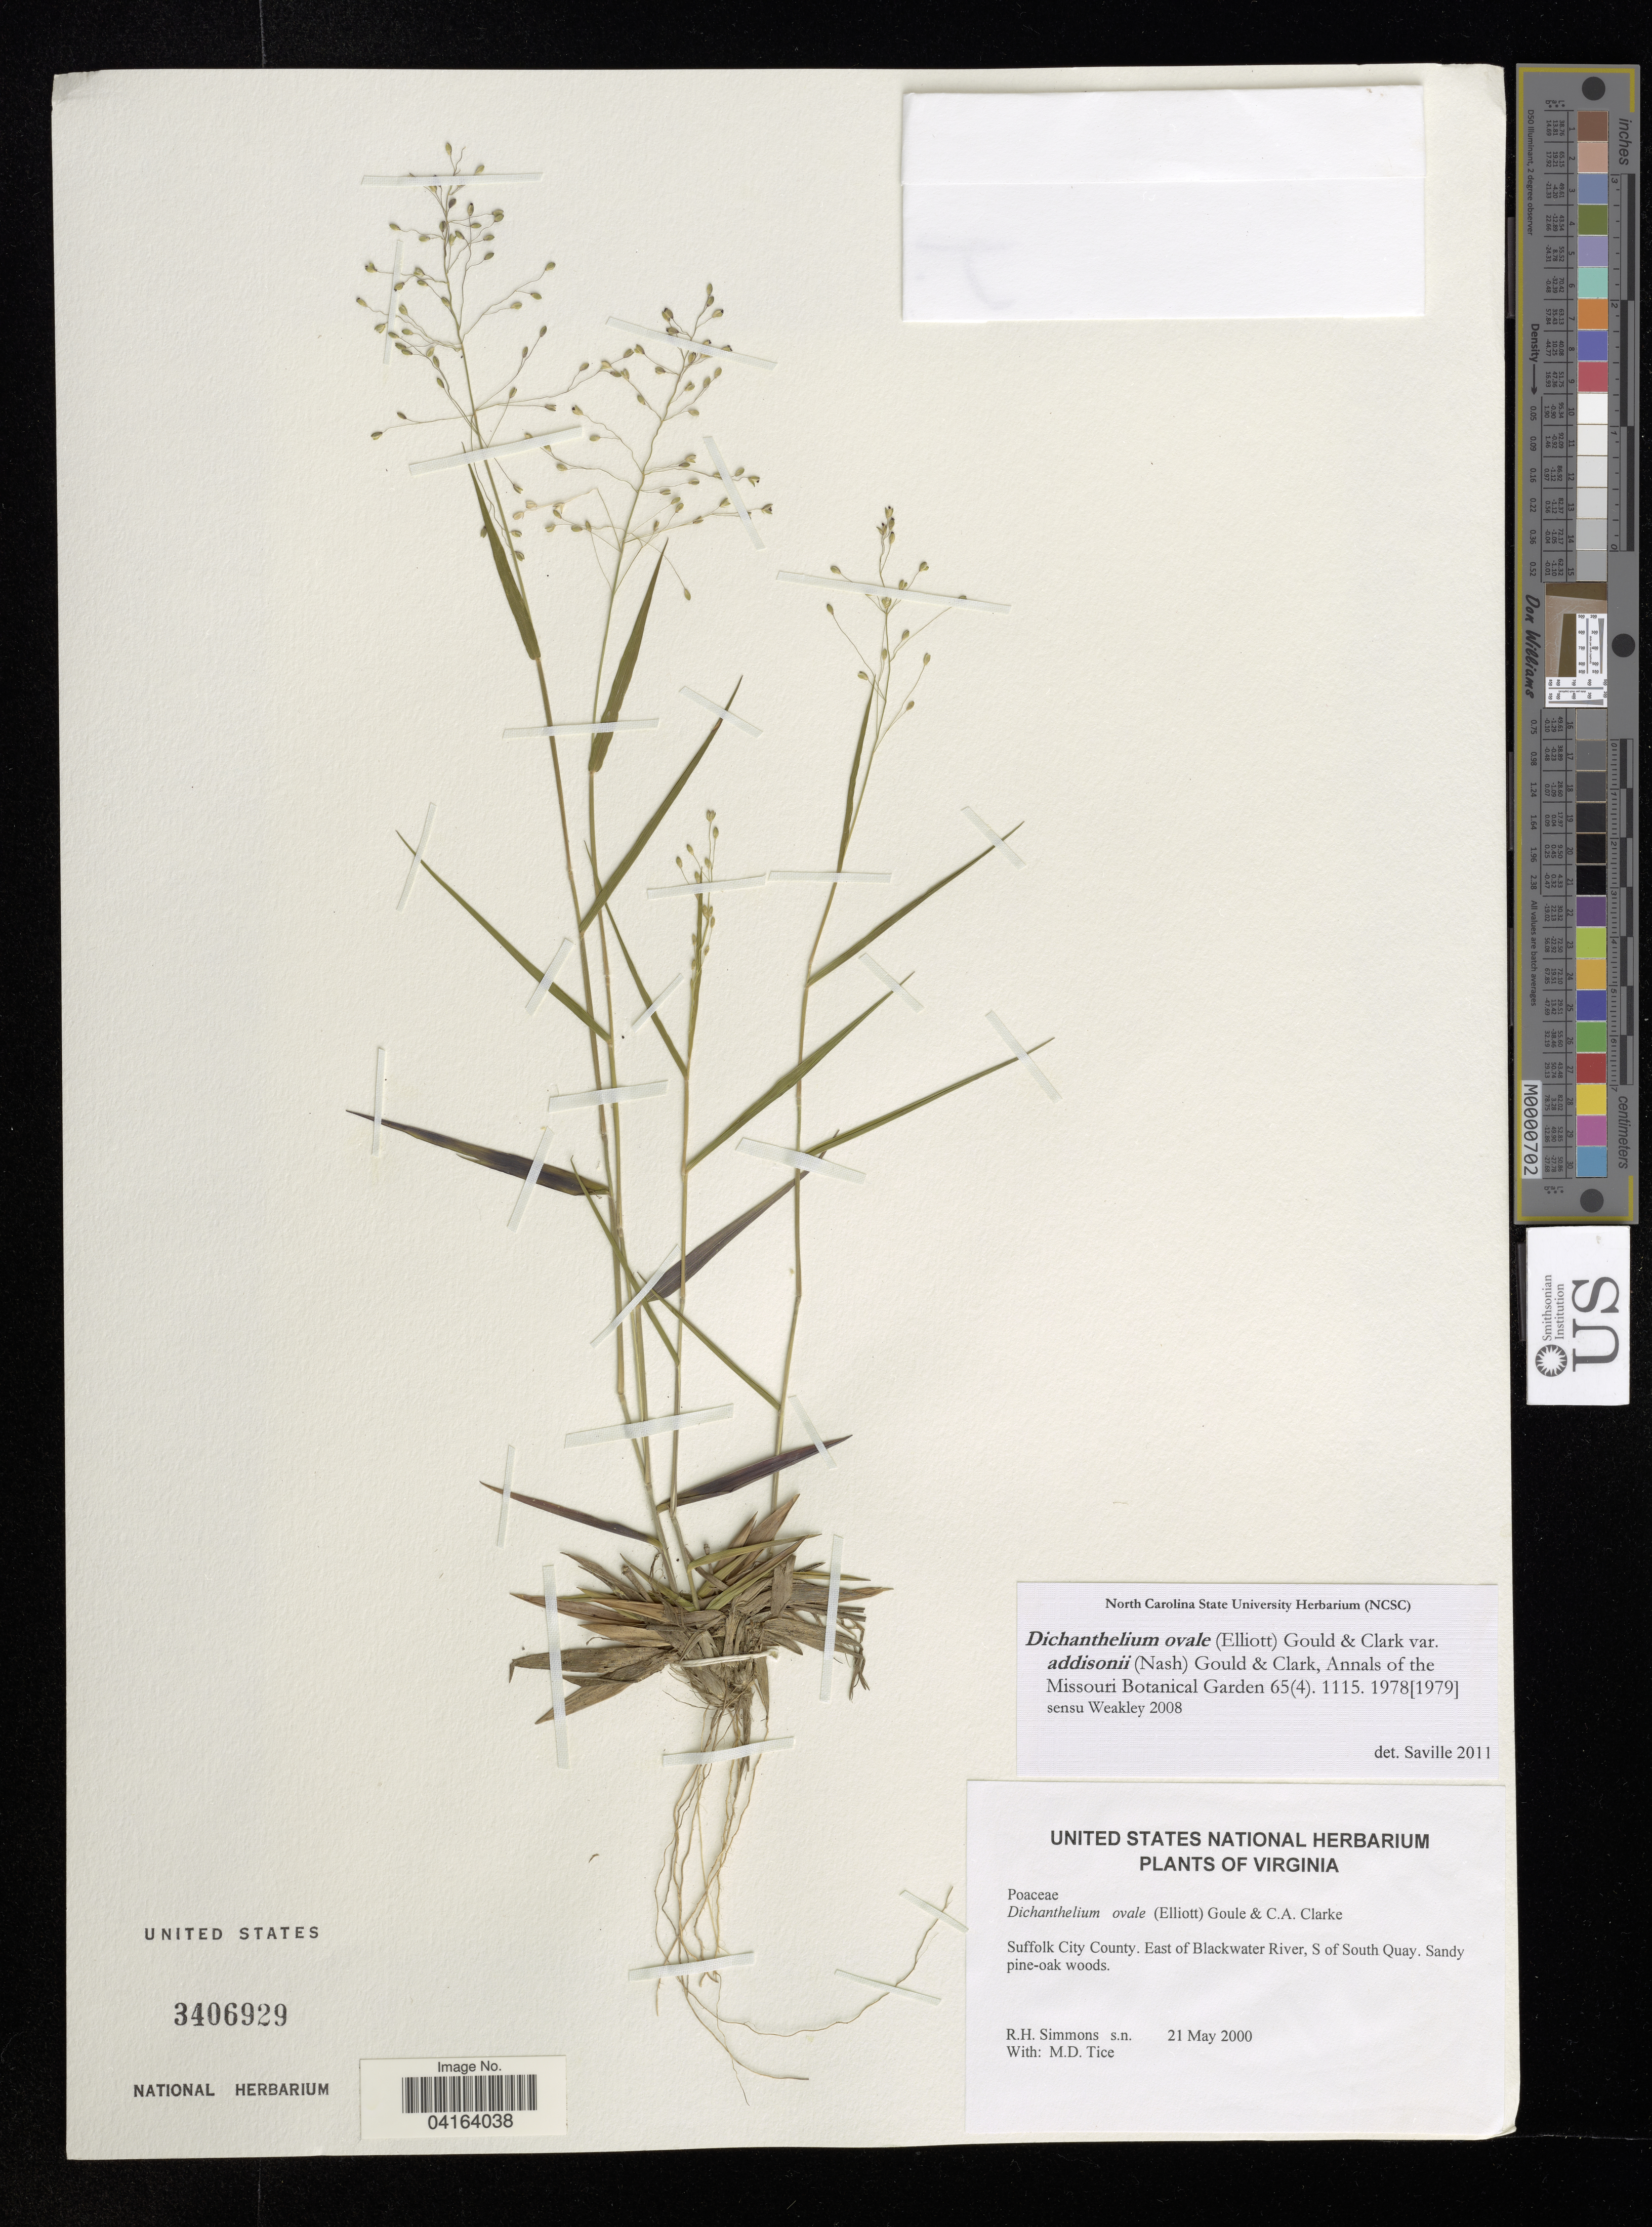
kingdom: Plantae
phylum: Tracheophyta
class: Liliopsida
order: Poales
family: Poaceae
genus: Dichanthelium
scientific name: Dichanthelium ovale var. addisonii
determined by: Saville, A. C., (NCSC), North Carolina State University (UNITED STATES)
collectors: R. H. Simmons & M. Tice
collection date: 2000-05-21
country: United States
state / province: Virginia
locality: Suffolk City County. East of Blackwater River, S of South Quay.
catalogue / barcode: US 3406929